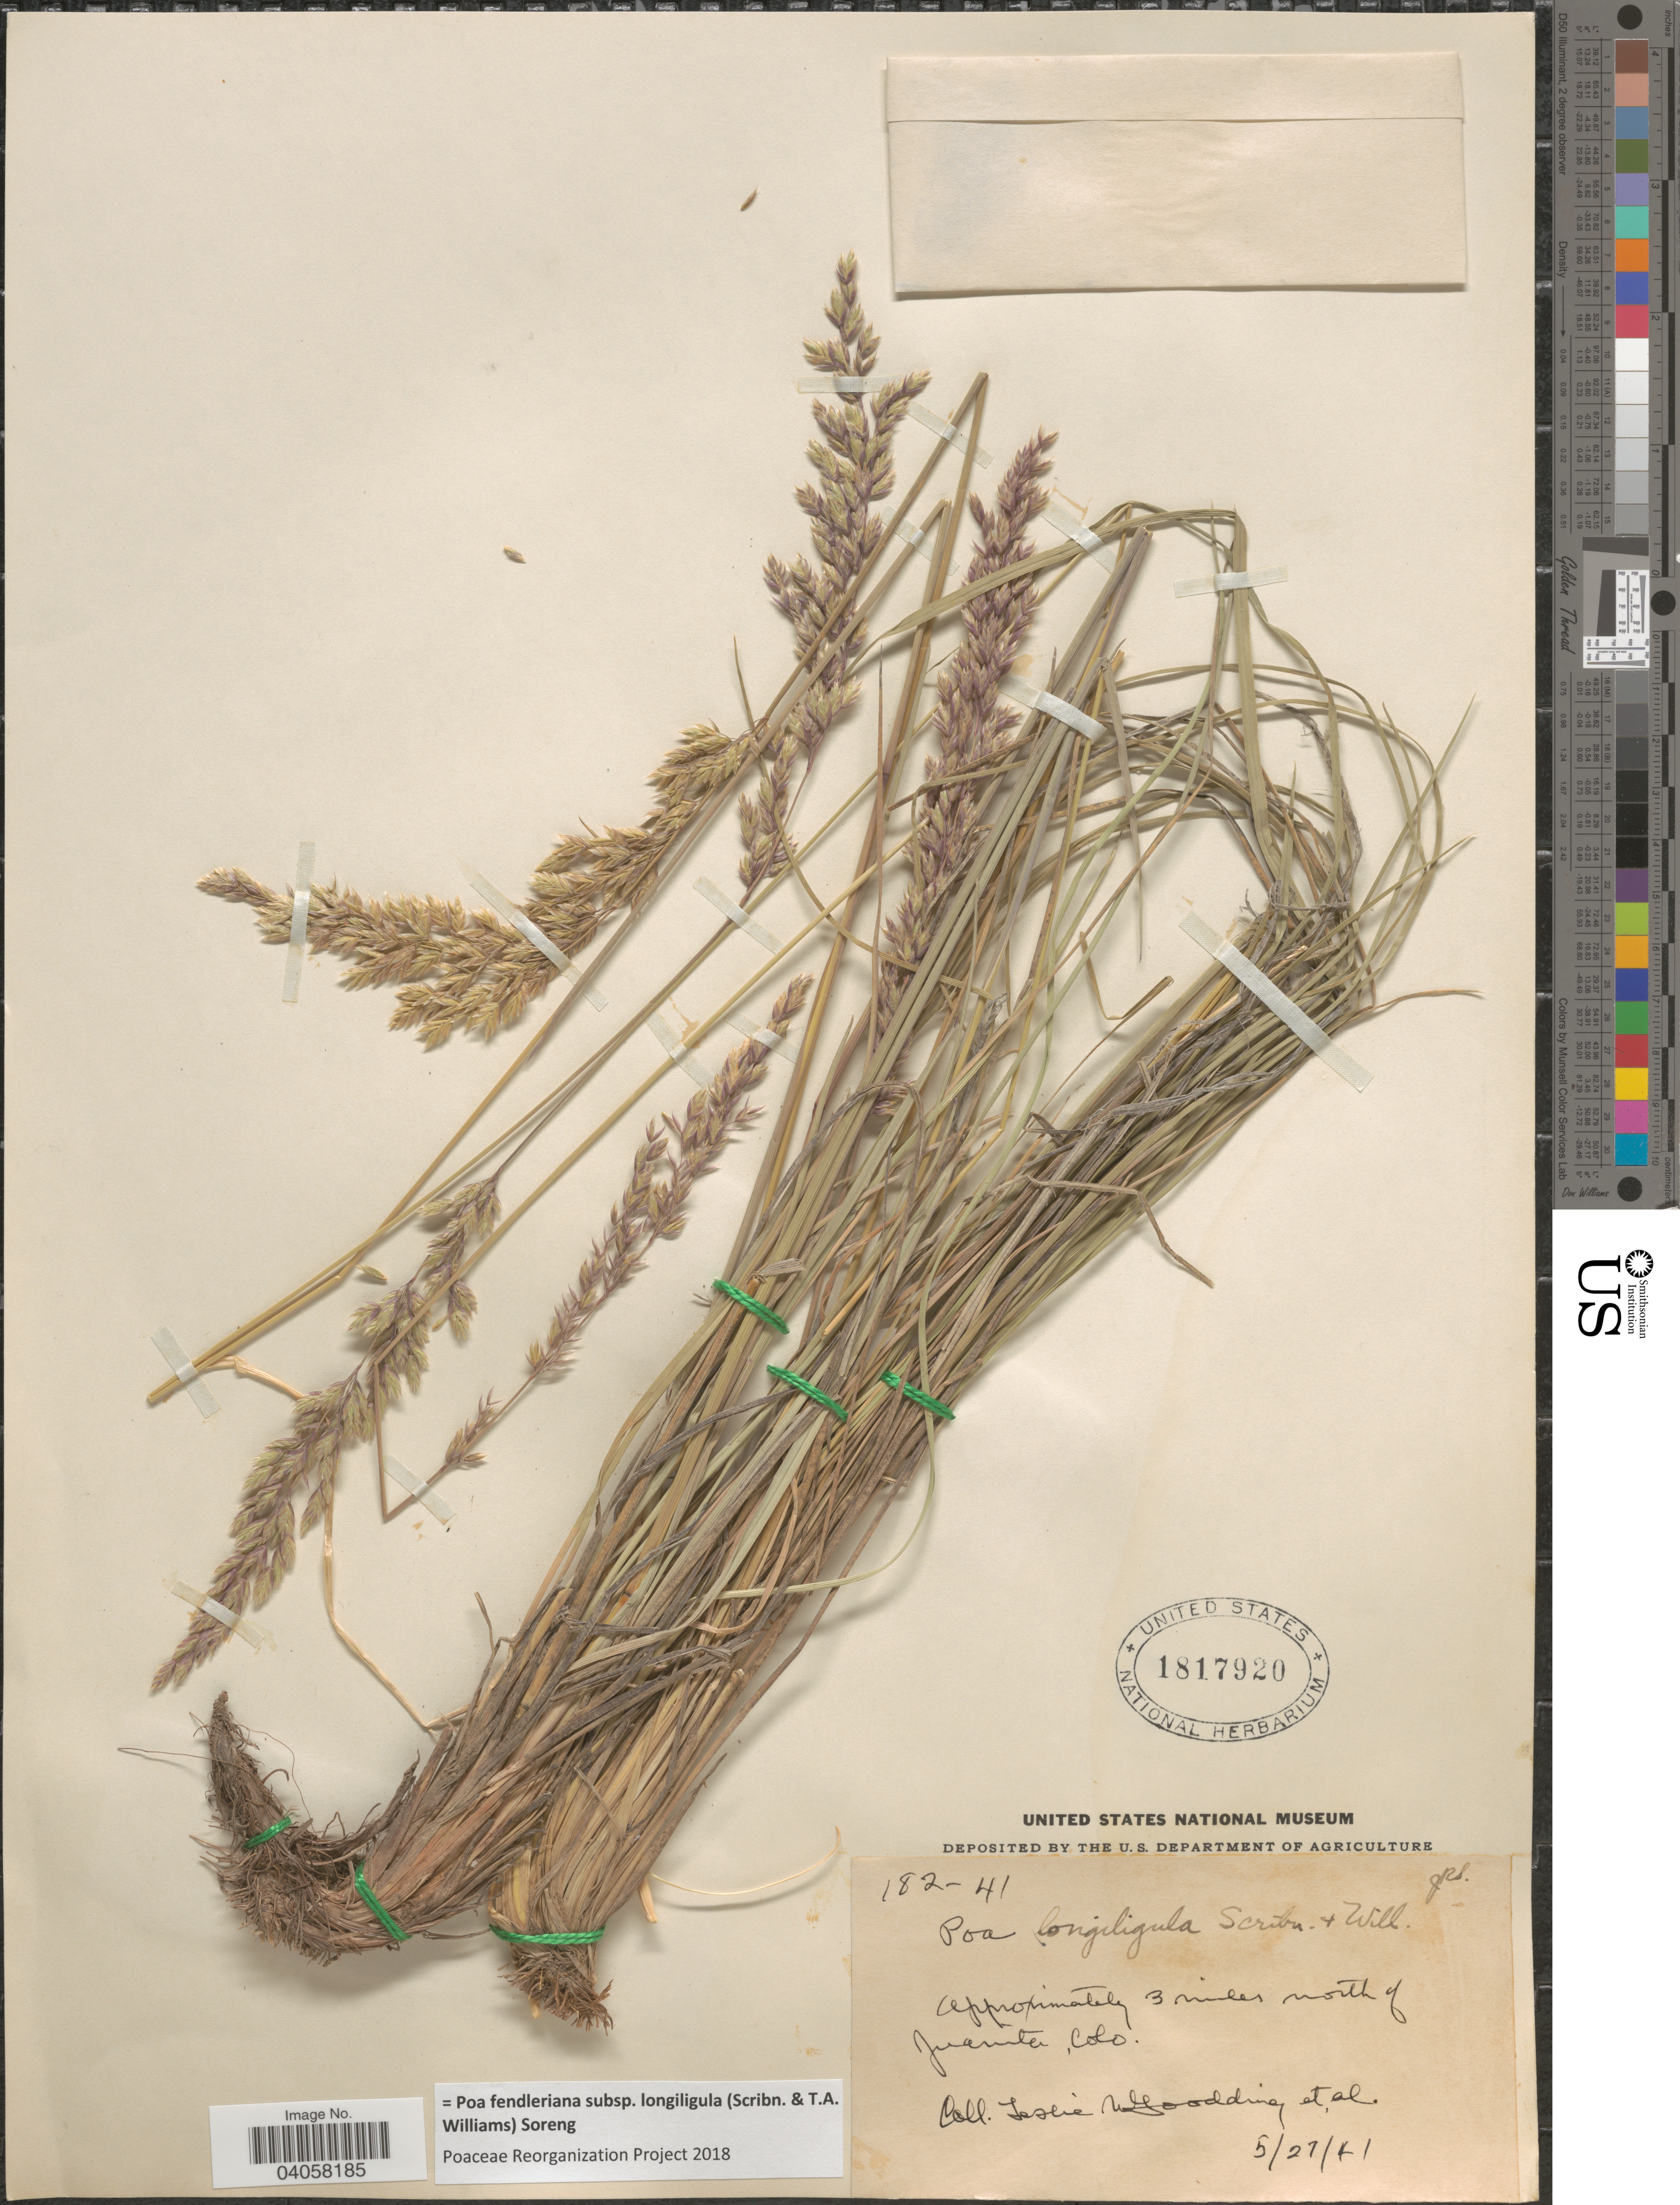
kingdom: Plantae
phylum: Tracheophyta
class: Liliopsida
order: Poales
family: Poaceae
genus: Poa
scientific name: Poa fendleriana subsp. longiligula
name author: (Scribn. & T.A. Williams) Soreng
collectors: L. N. Goodding & et al.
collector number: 182-41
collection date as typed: Transcribed d/m/y: 27/5/41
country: United States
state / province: Colorado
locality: Approximately 3 miles north of Juanita.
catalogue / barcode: US 1817920